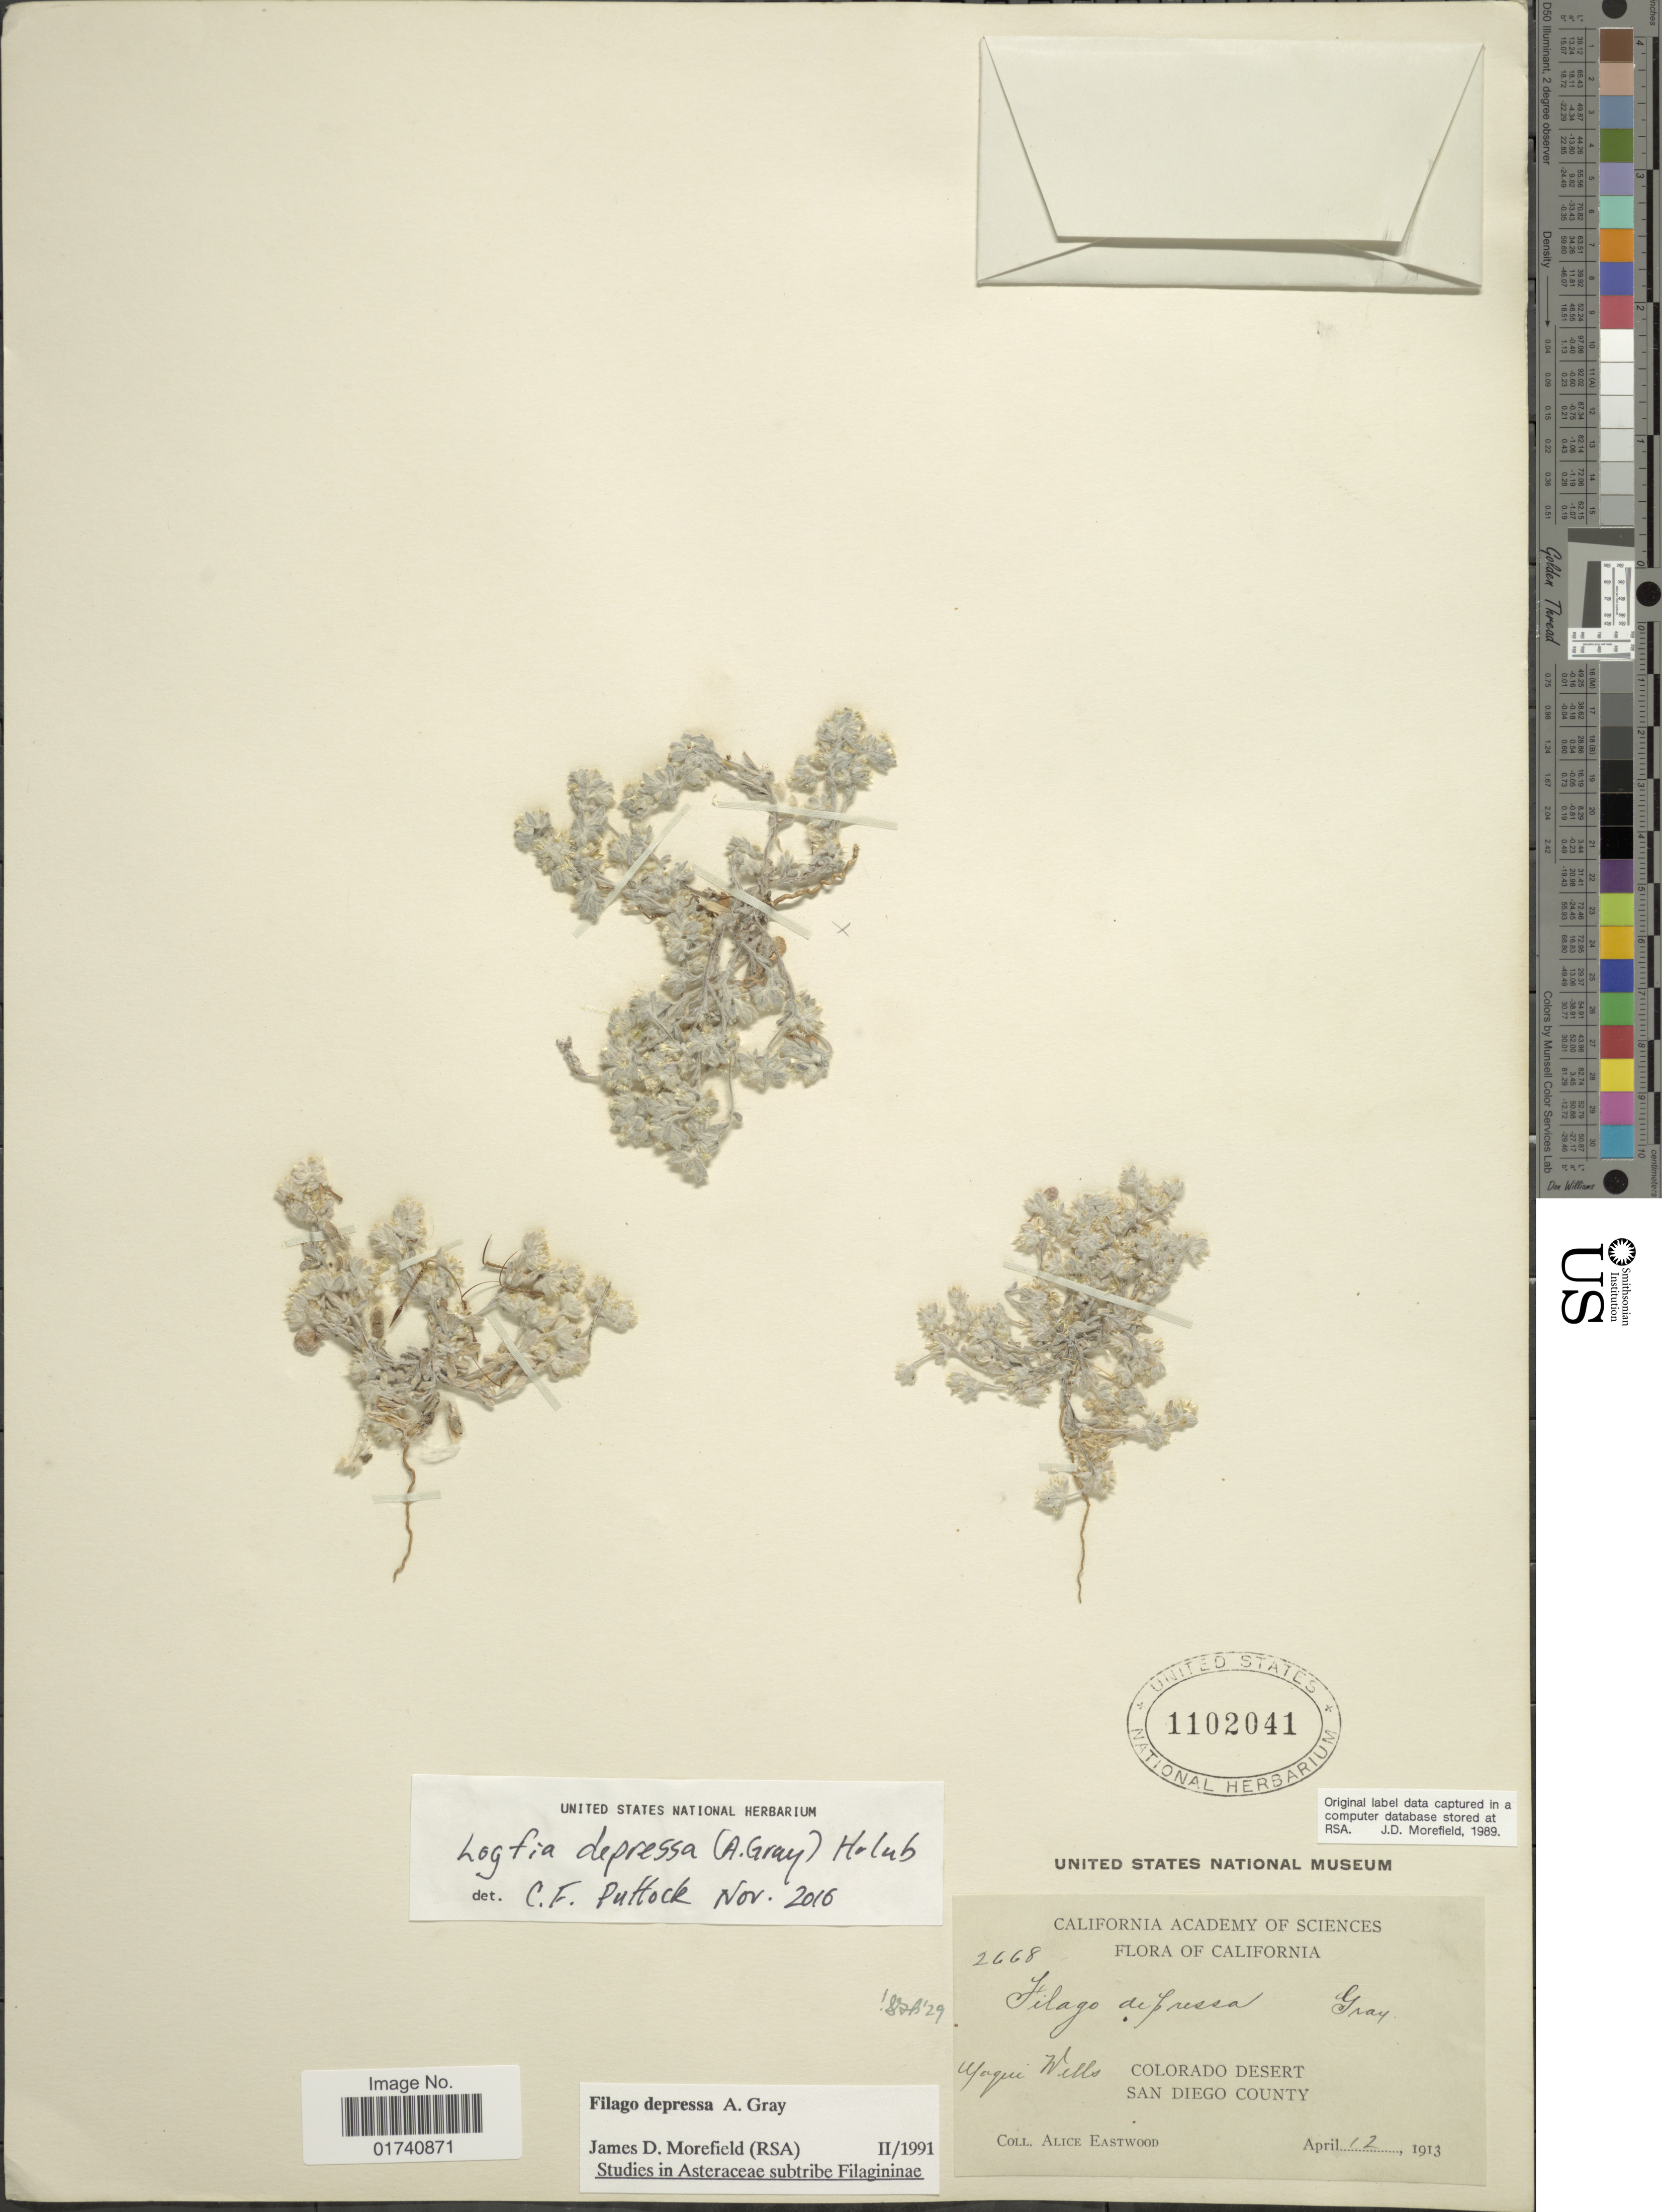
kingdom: Plantae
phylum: Tracheophyta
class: Magnoliopsida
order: Asterales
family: Asteraceae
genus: Logfia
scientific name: Logfia depressa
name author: (A. Gray) Holub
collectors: A. Eastwood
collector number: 2668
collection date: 1913-04-12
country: United States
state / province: California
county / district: San Diego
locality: Yaqui Wells. Colorado Desert. San Diego County.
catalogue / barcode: US 1102041